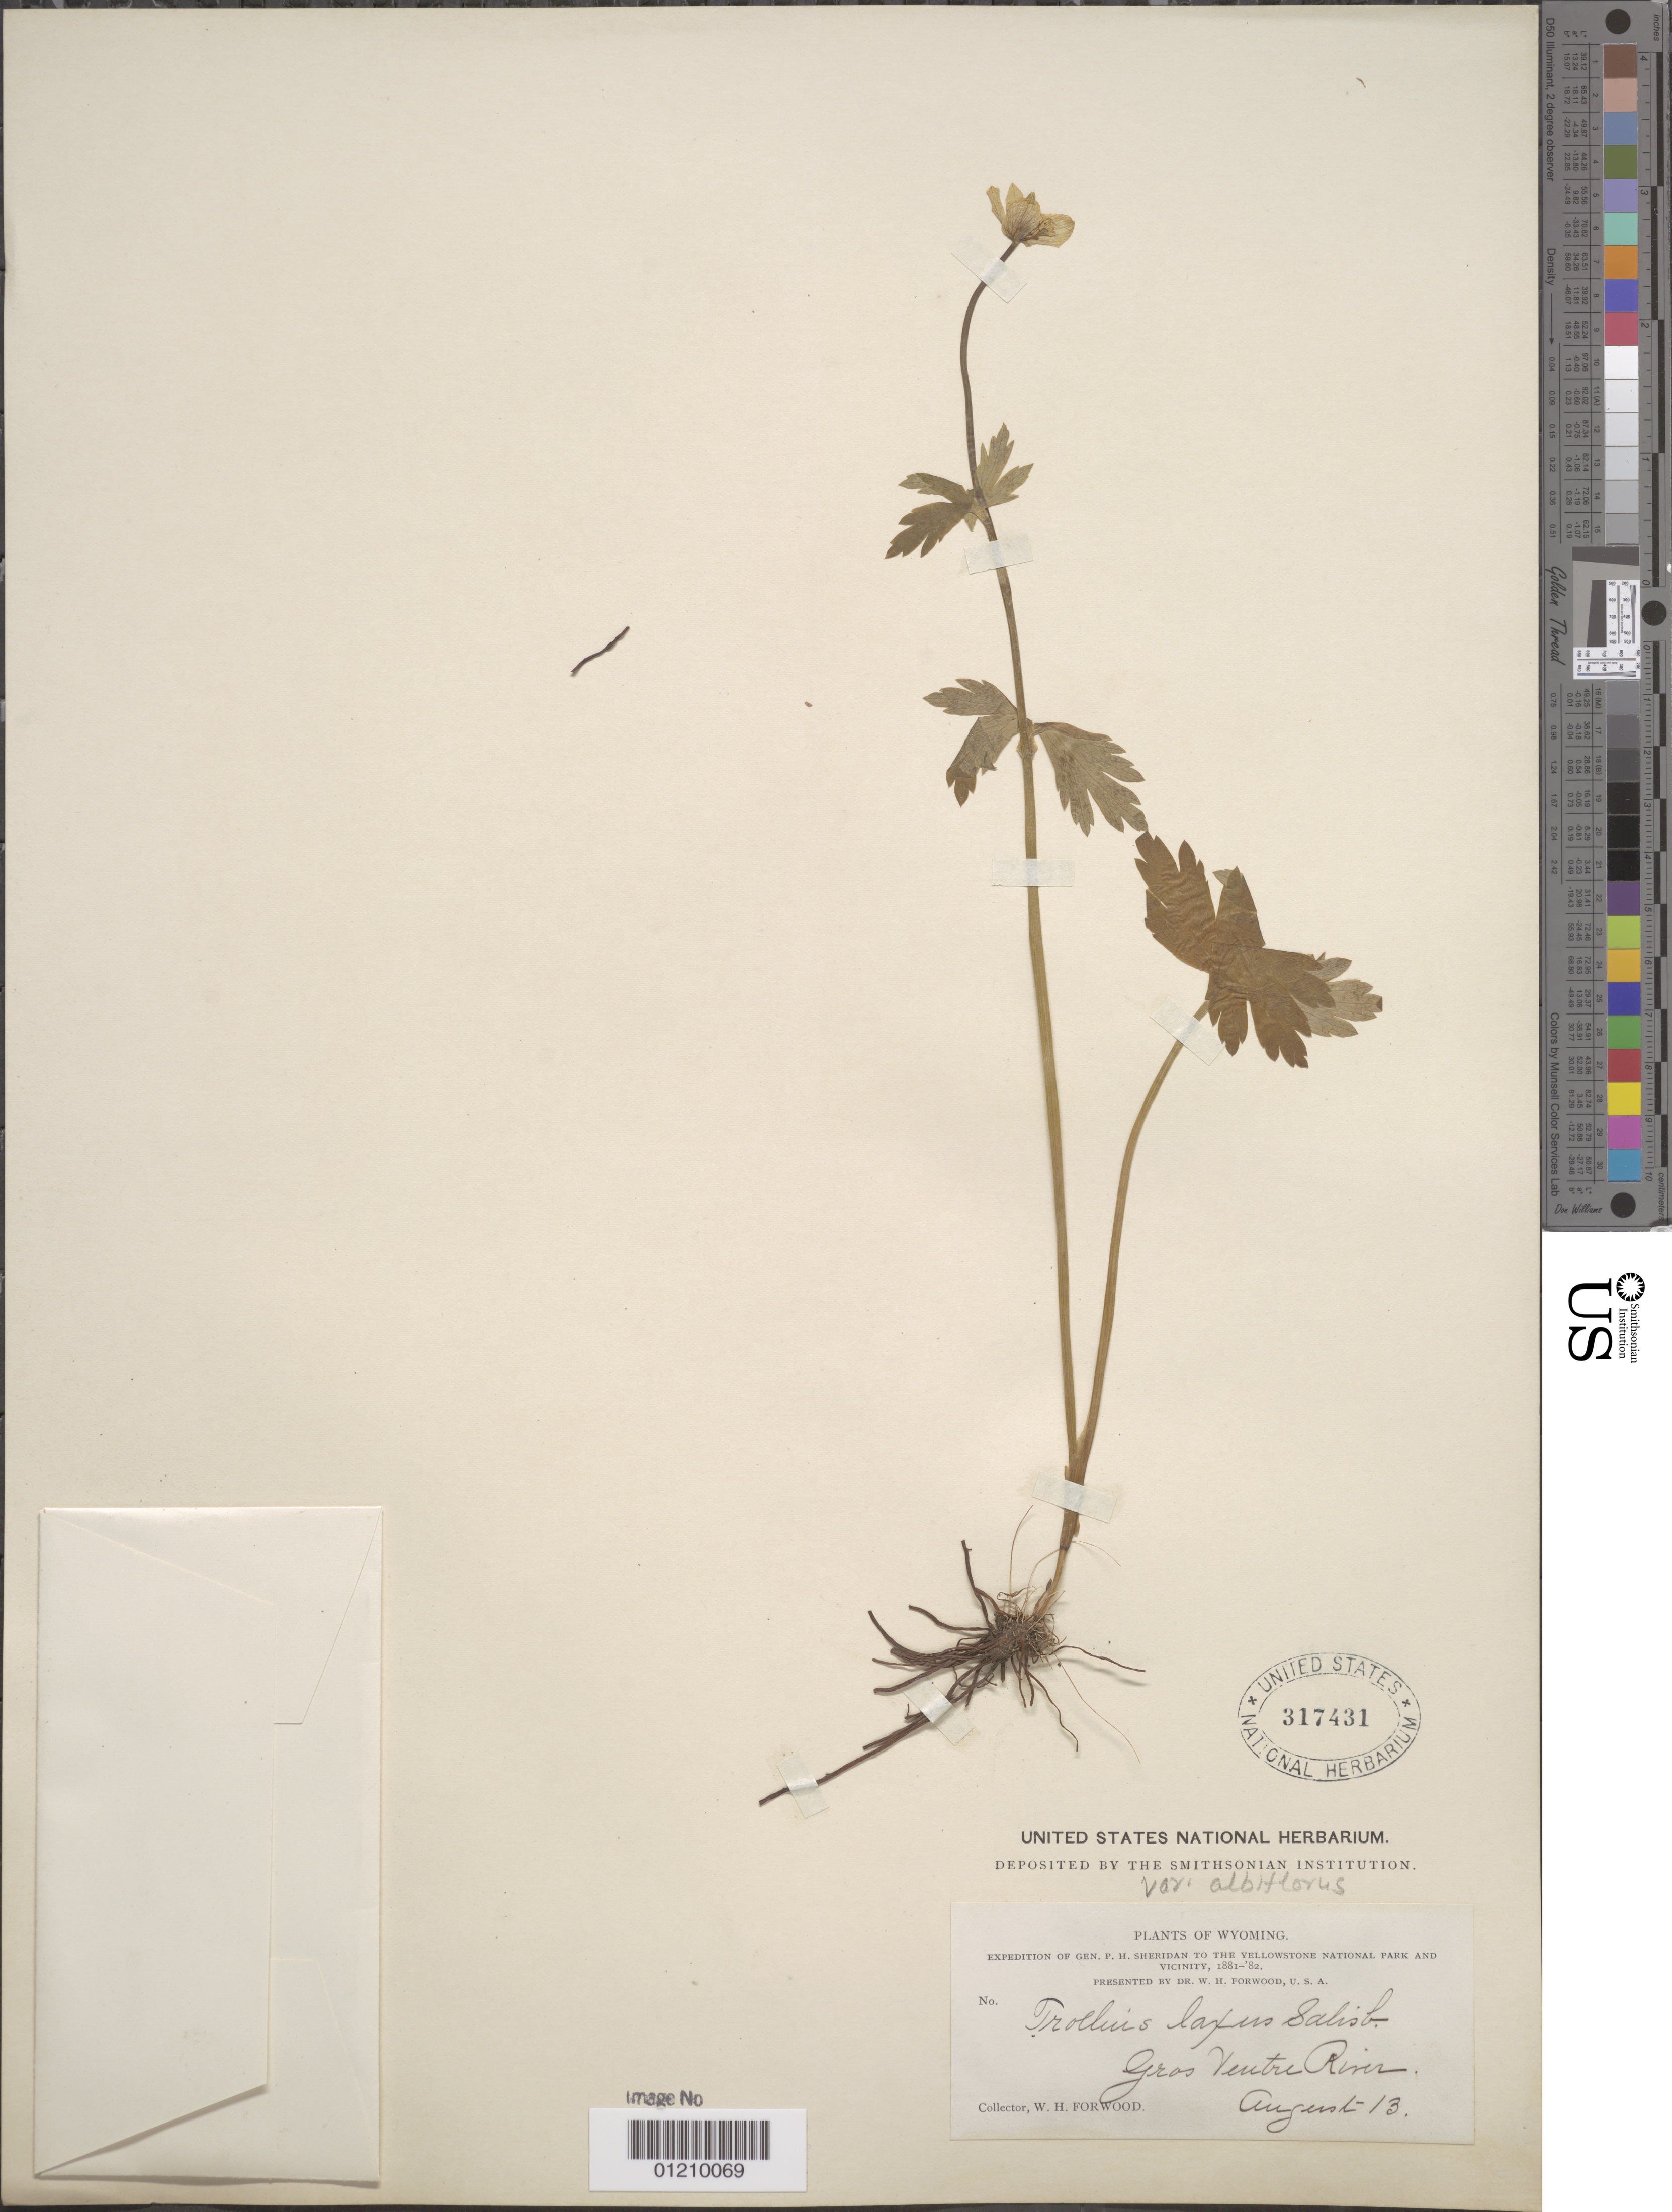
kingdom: Plantae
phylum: Tracheophyta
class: Magnoliopsida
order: Ranunculales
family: Ranunculaceae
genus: Trollius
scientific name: Trollius laxus var. albiflorus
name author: A. Gray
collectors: W. Forwood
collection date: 1881-08-13 or 1882-08-13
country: United States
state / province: Wyoming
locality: Gras Ventre River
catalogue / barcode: US 317431